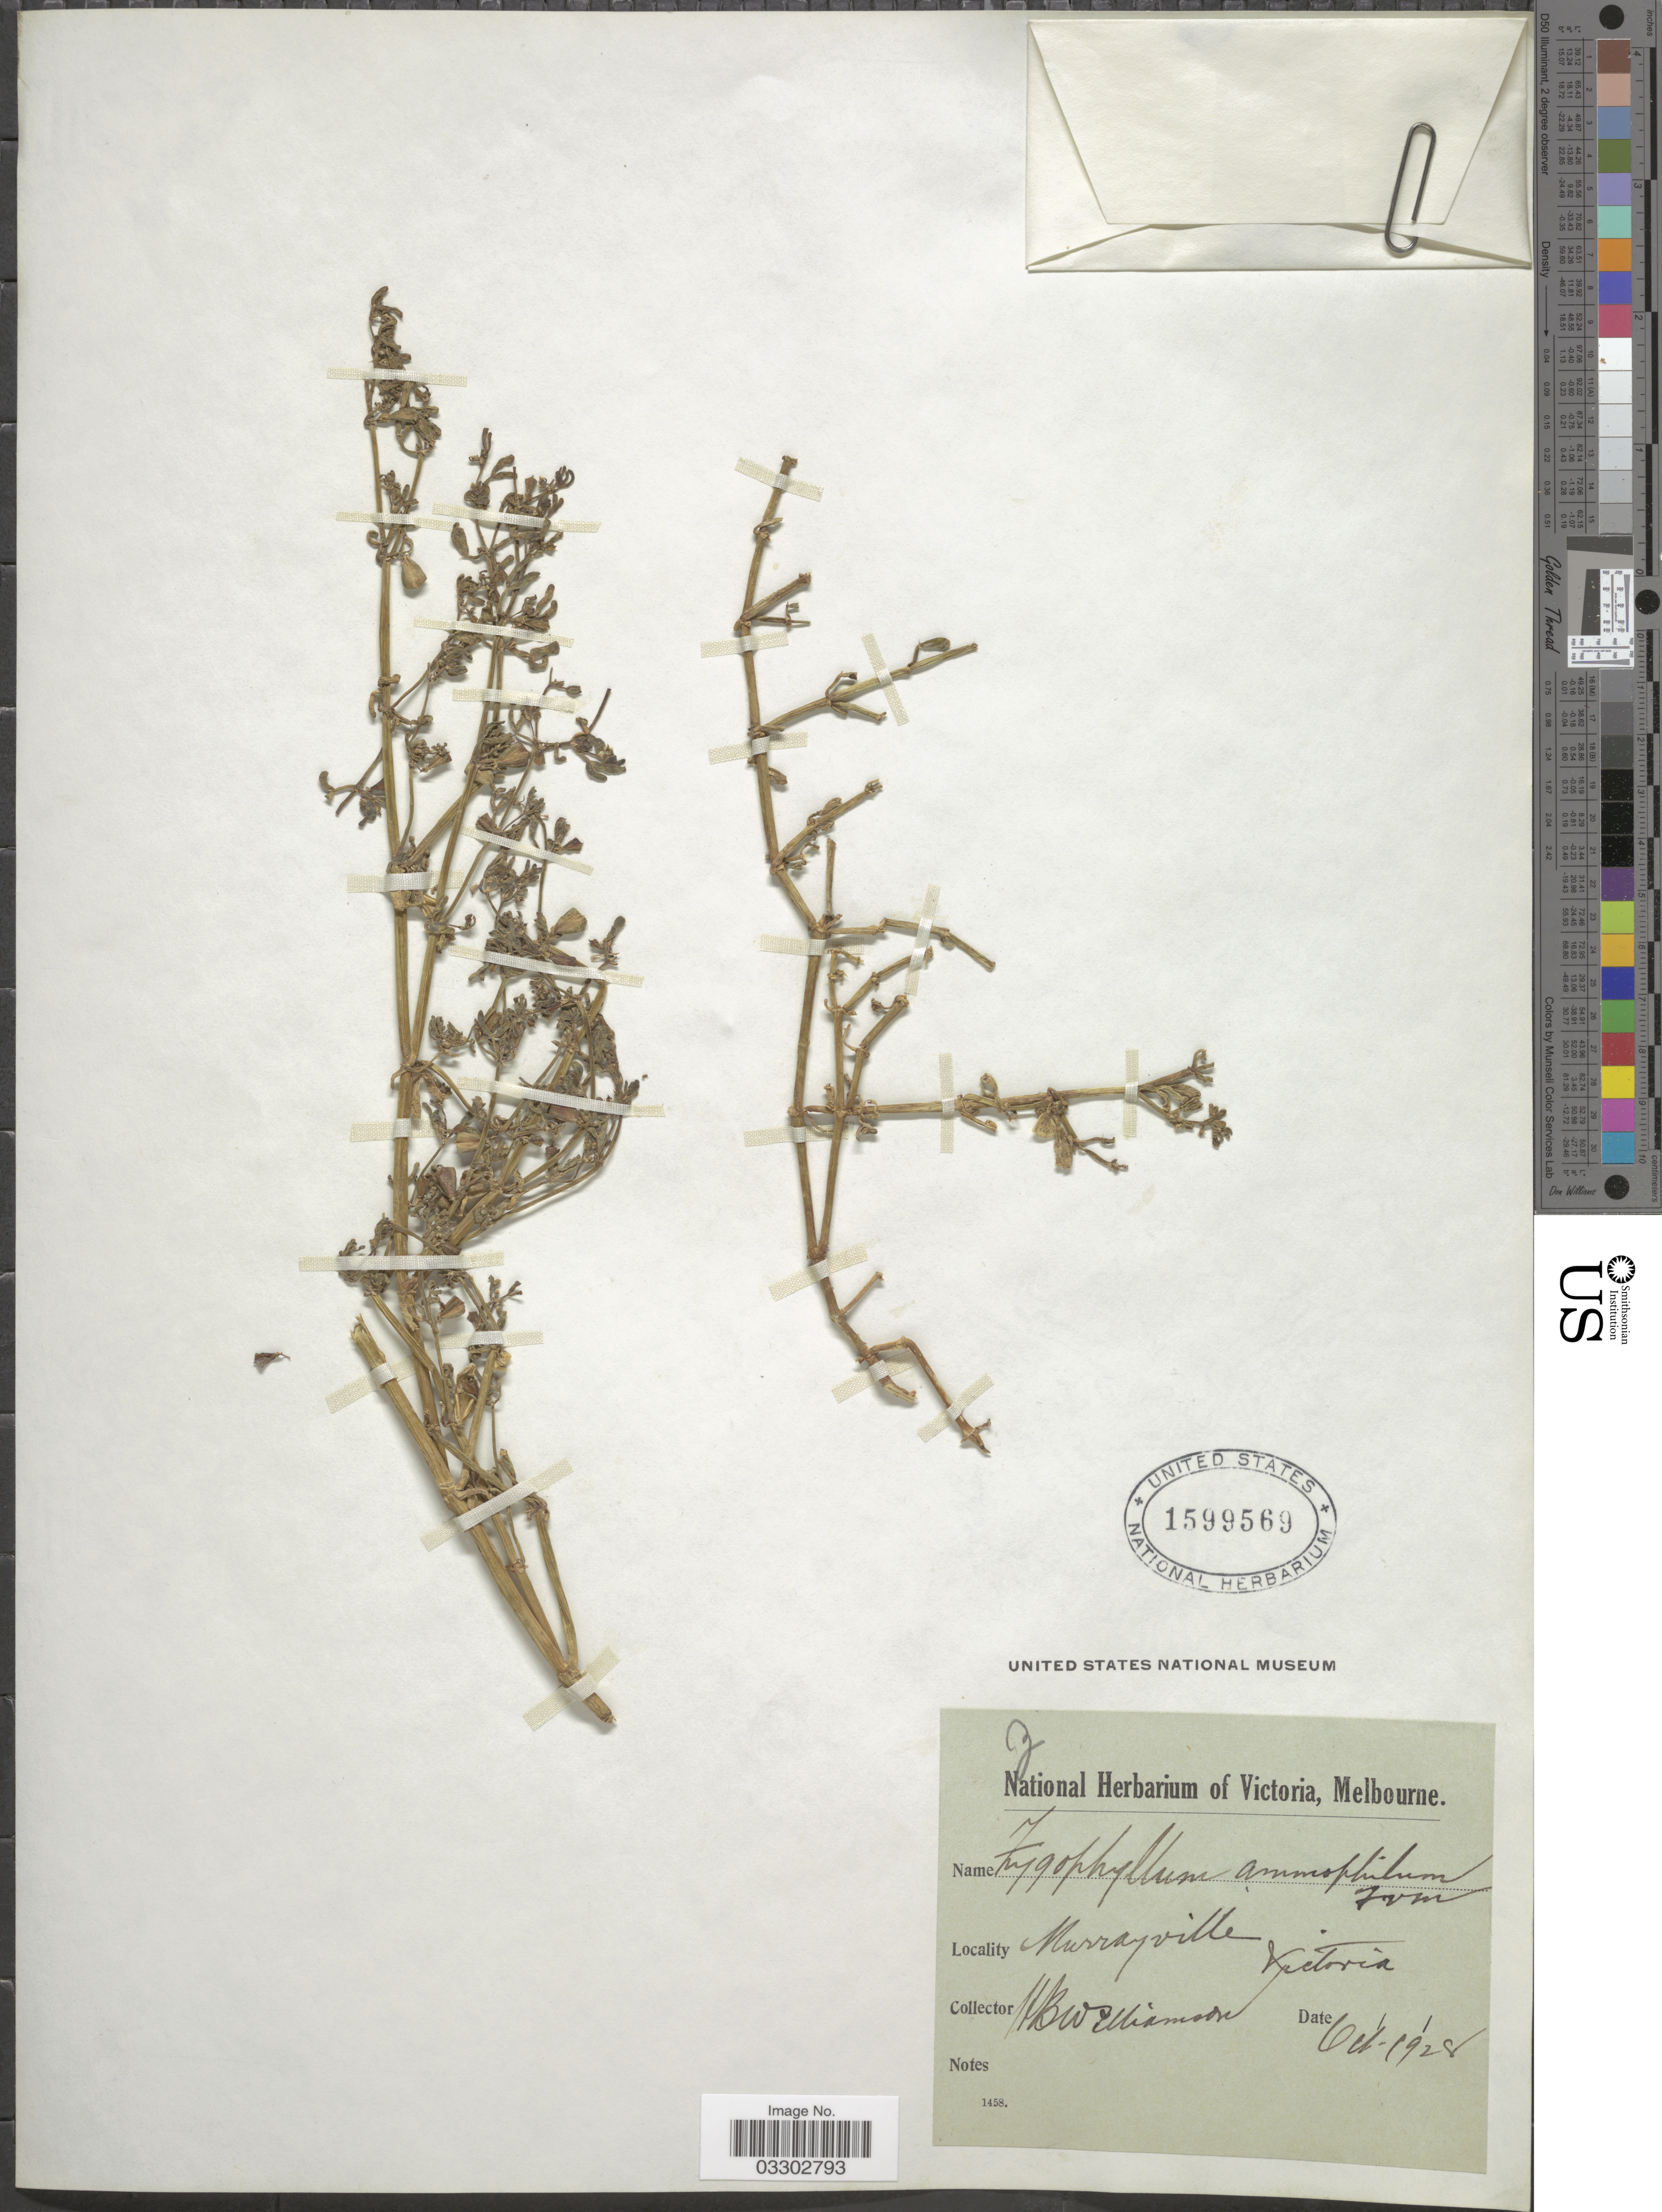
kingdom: Plantae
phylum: Tracheophyta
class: Magnoliopsida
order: Zygophyllales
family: Zygophyllaceae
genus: Roepera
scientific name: Roepera angustifolia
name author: (H. Eichler) Beier & Thulin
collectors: H. Williamson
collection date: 1928-10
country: Australia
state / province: Victoria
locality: Murrayville. Victoria.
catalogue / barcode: US 1599569